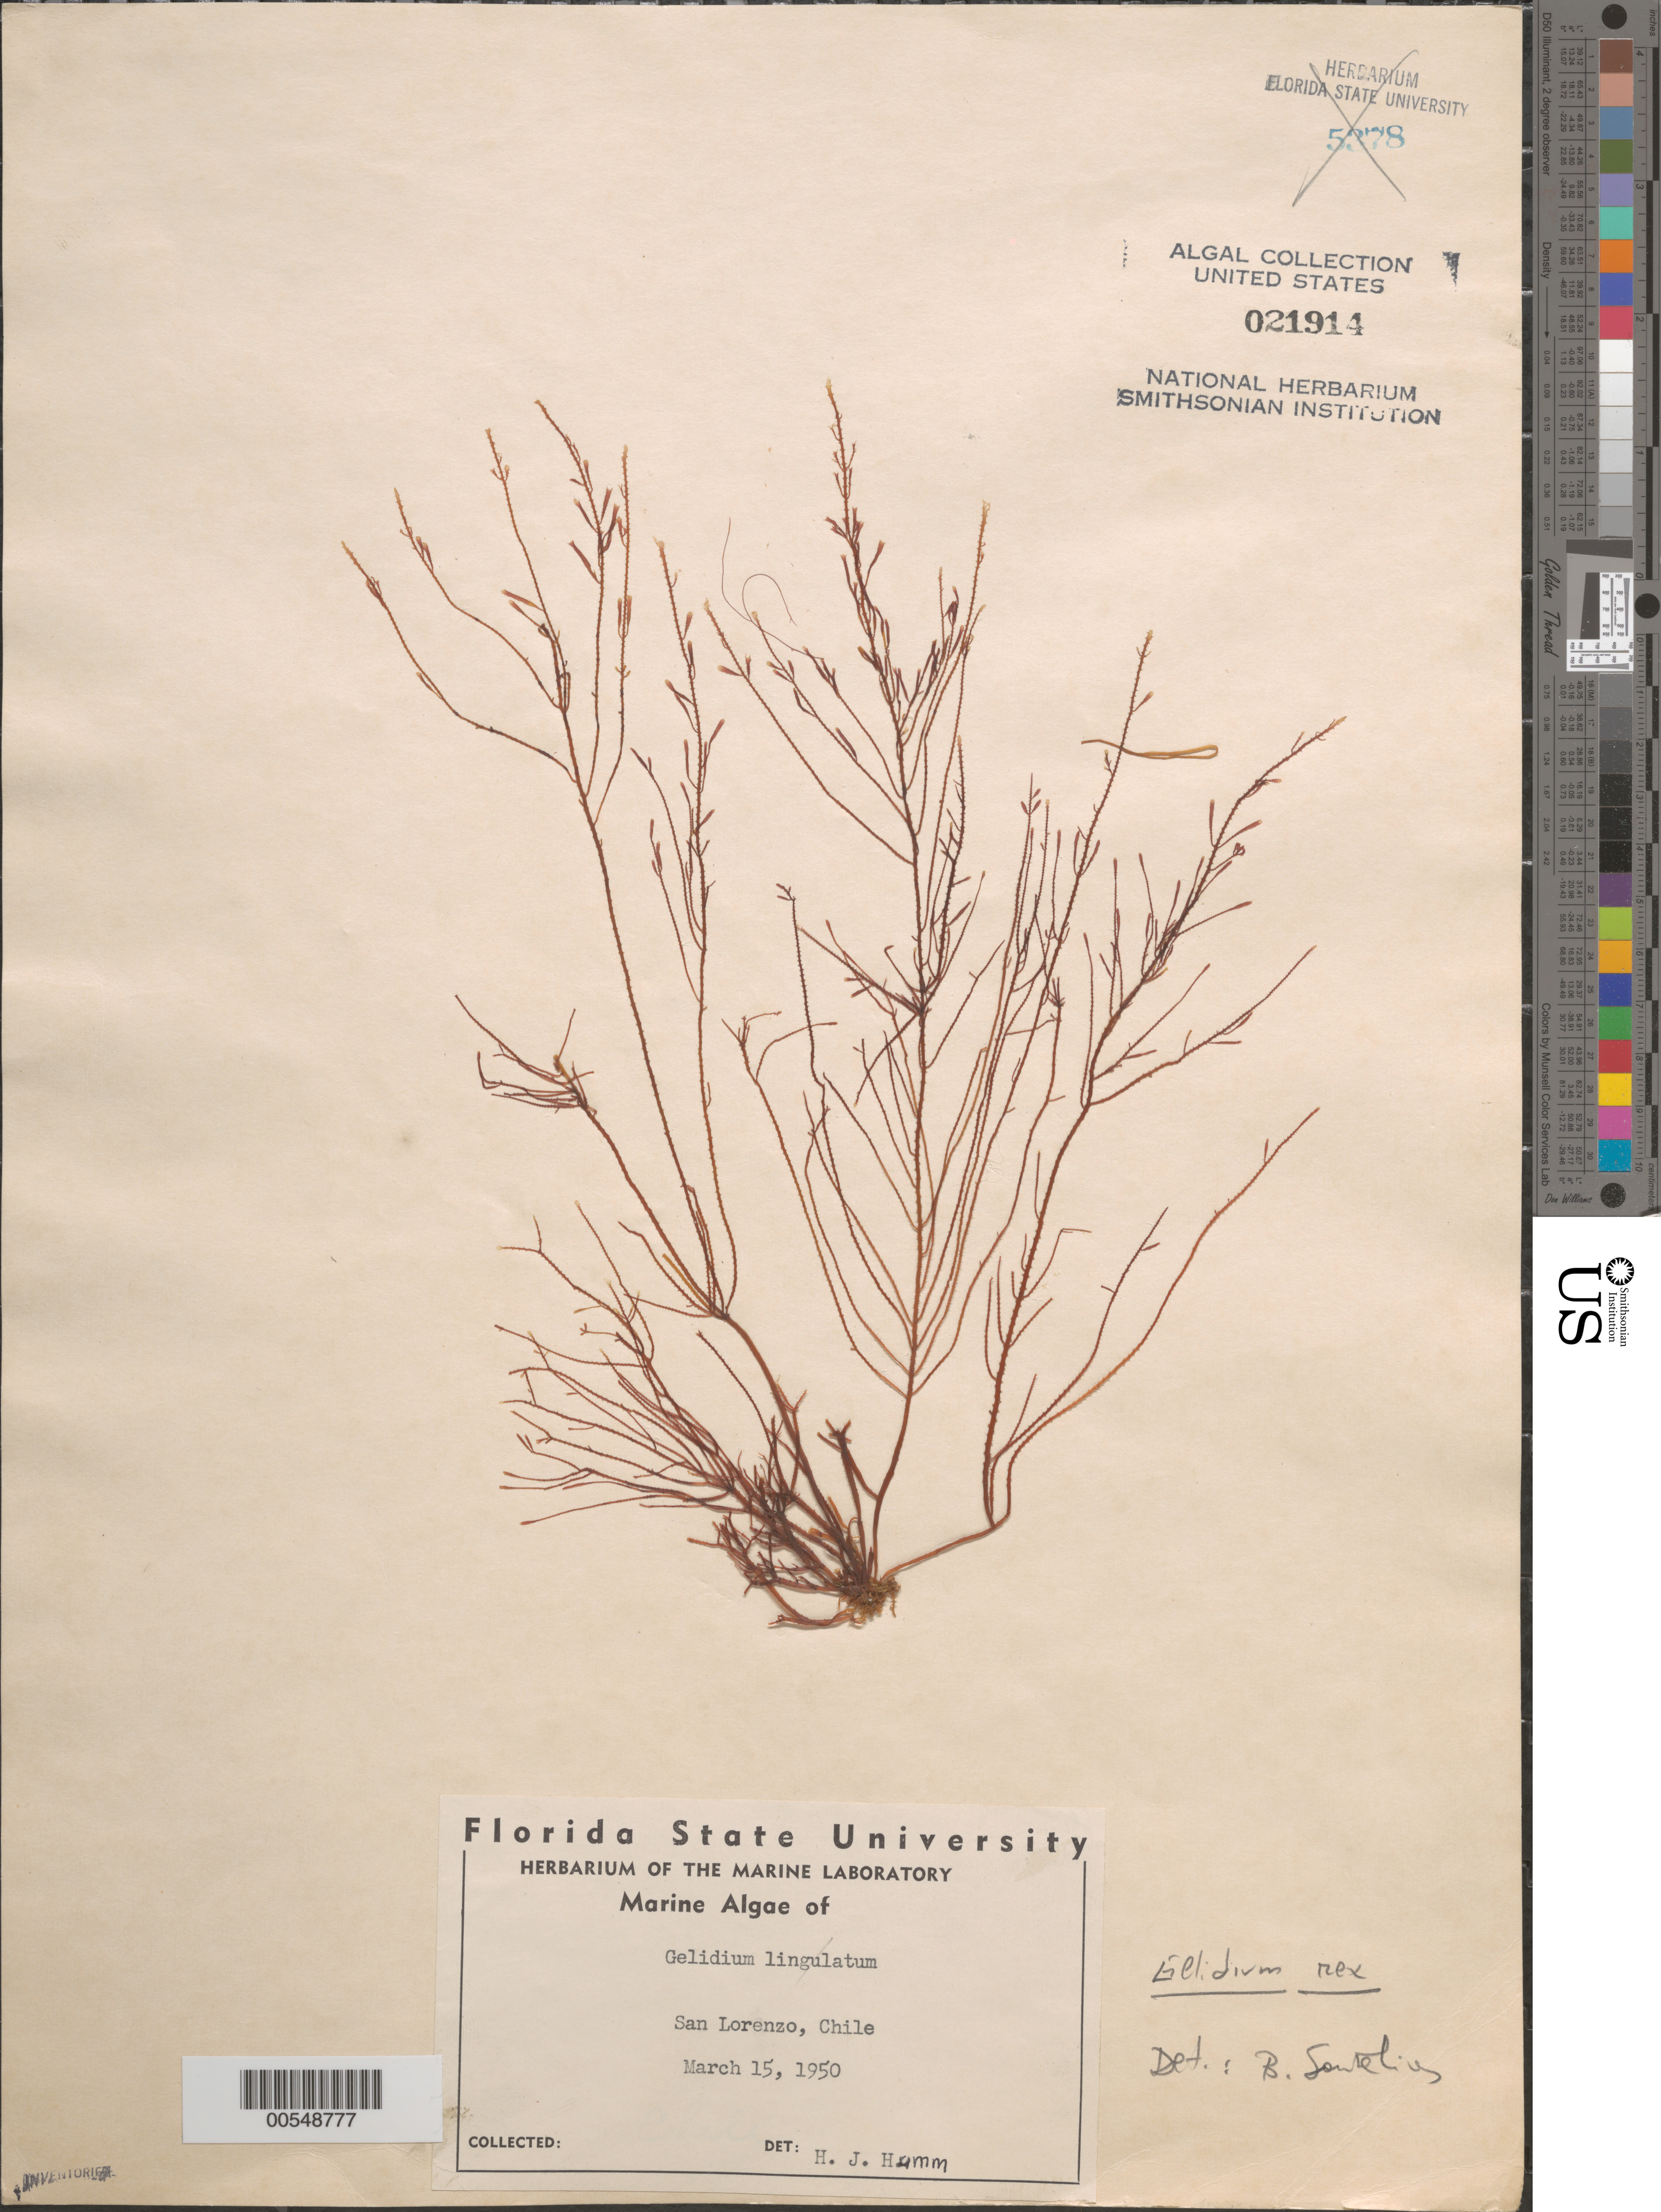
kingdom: Plantae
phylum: Rhodophyta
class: Florideophyceae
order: Gelidiales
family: Gelidiaceae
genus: Gelidium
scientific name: Gelidium rex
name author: Santelices & I.A. Abbott in I.A. Abbott & J.N. Norris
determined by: Santelices, B.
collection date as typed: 15 Mar 1950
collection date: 1950-03-15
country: Chile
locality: San lorenzo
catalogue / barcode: US 21914